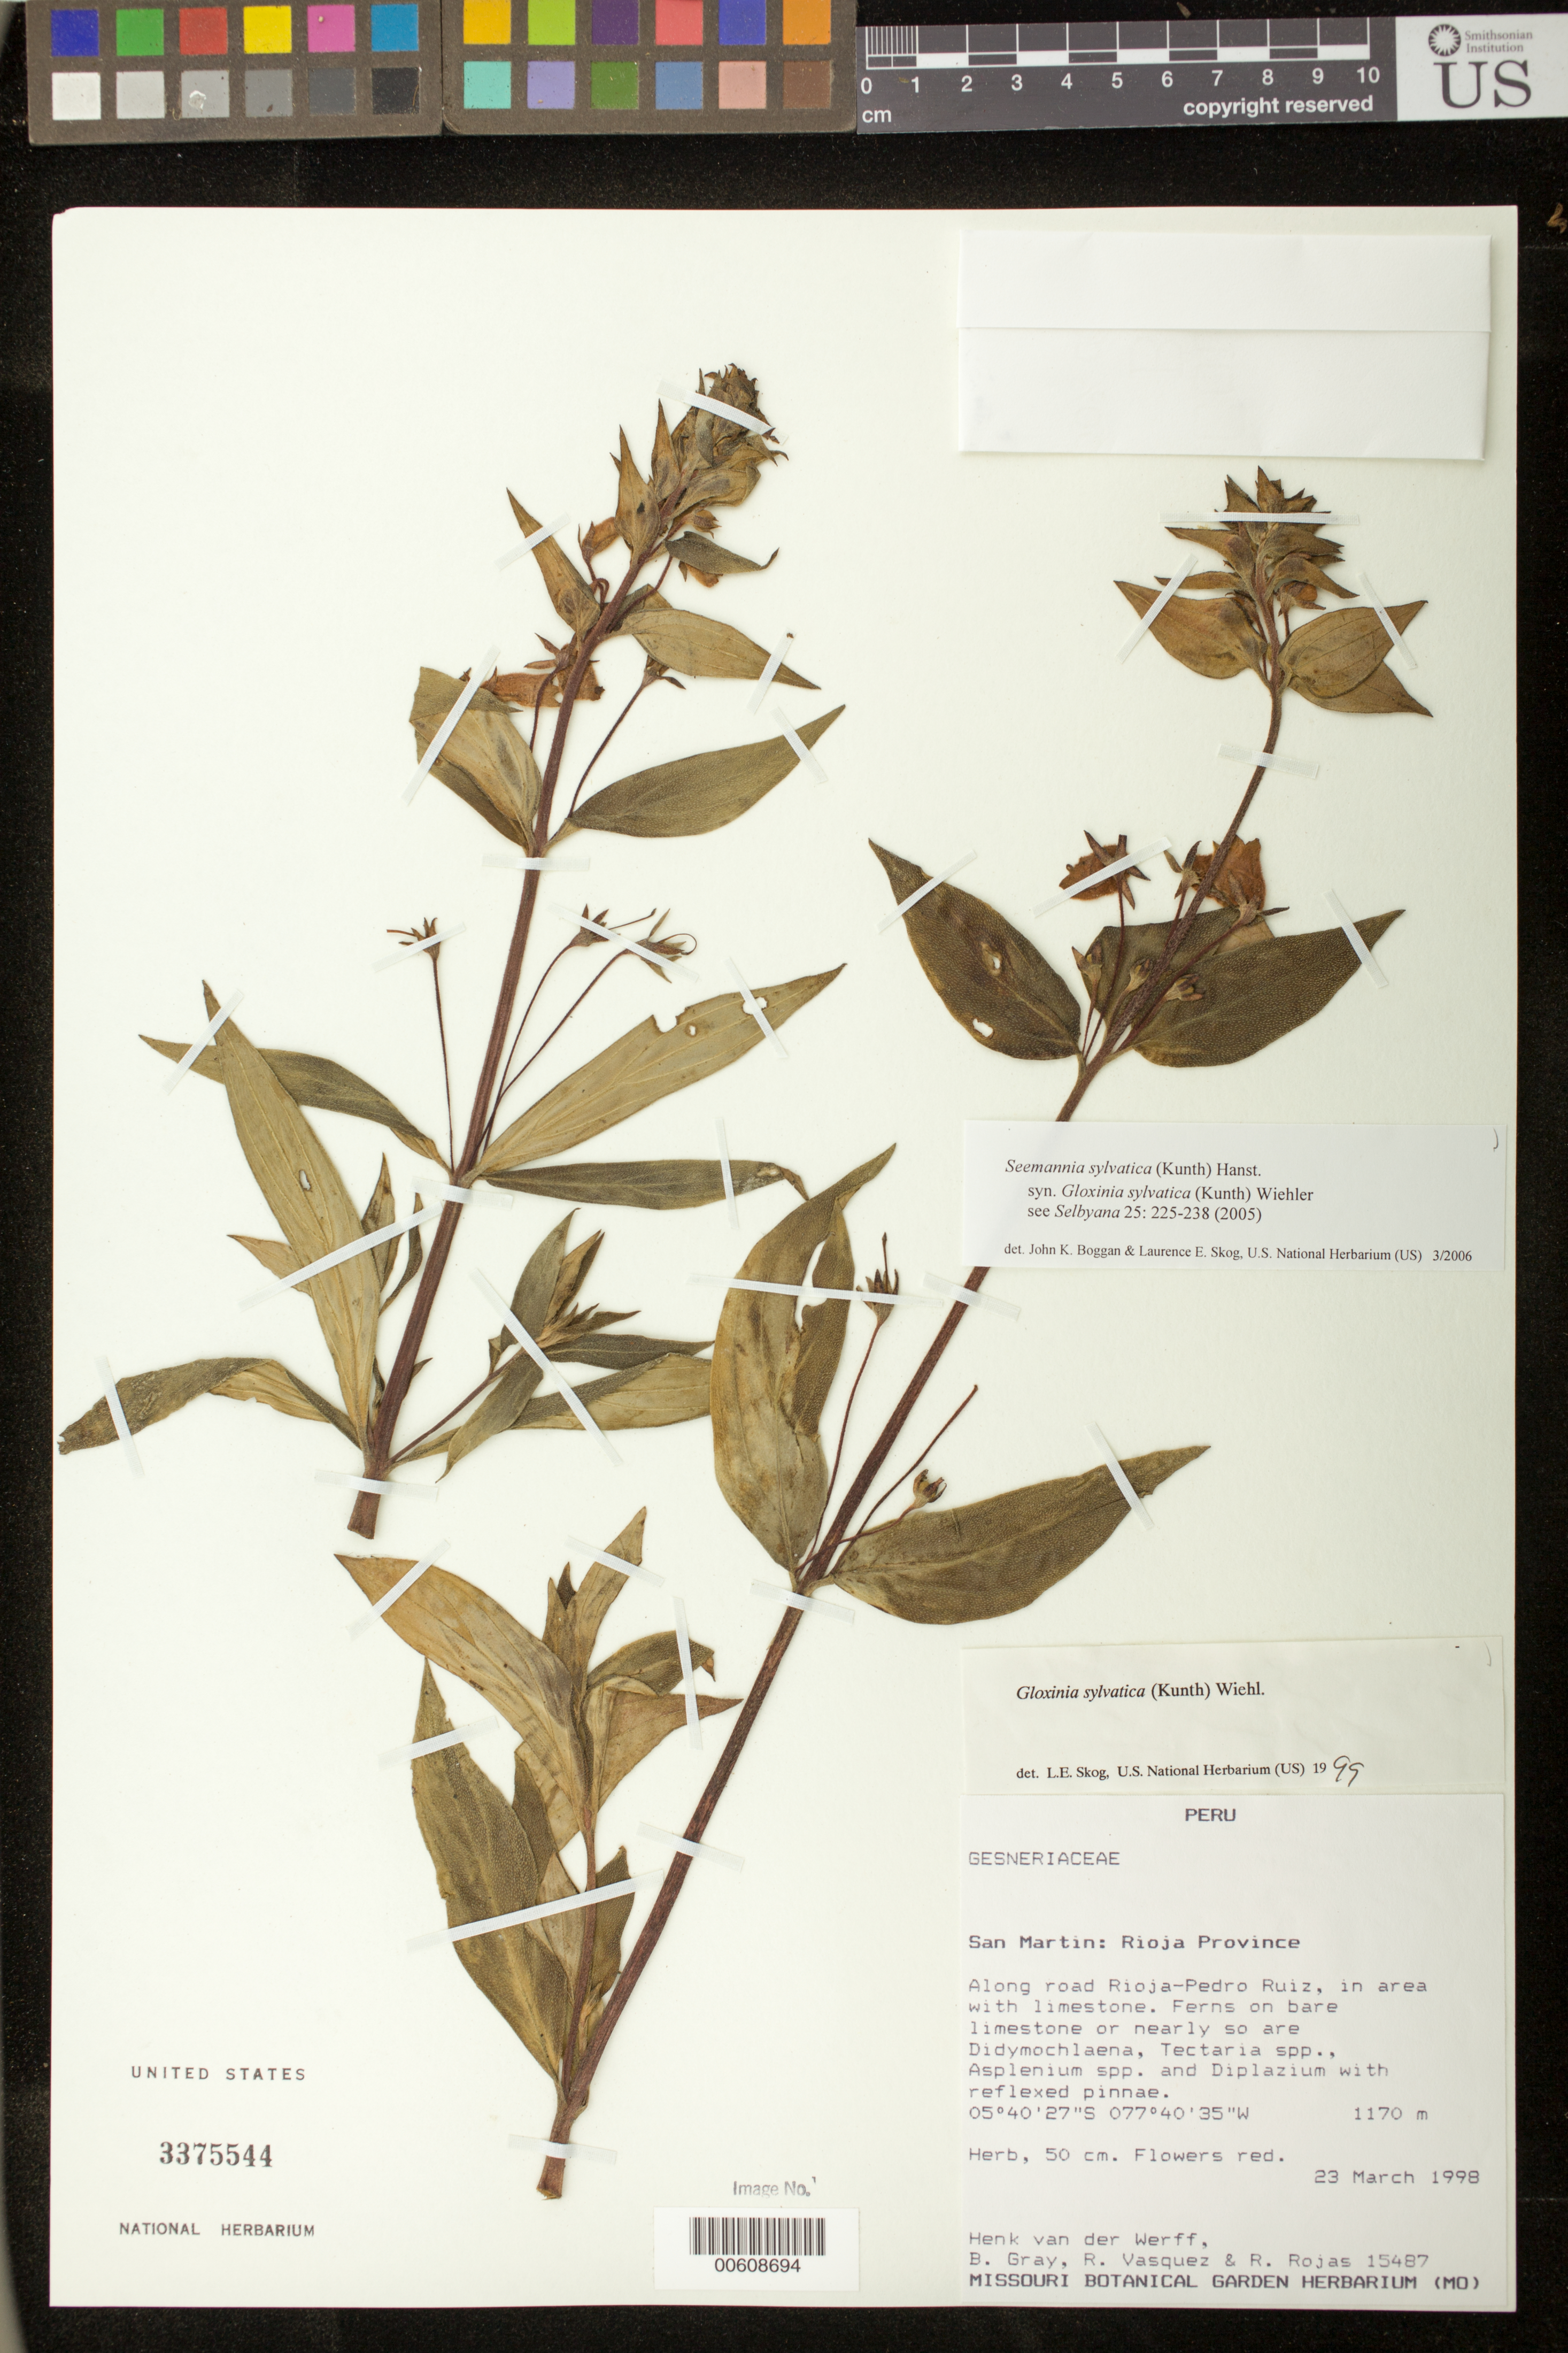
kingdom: Plantae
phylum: Tracheophyta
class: Magnoliopsida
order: Lamiales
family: Gesneriaceae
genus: Seemannia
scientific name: Seemannia sylvatica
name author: (Kunth) Hanst.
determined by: Boggan, J. K.; Skog, L. E.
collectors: H. van der Werff, B. Gray, R. Rojas & R. Vasquez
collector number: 15487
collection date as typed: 23 Mar 1998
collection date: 1998-03-23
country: Peru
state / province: San Martín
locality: Prov. Rioja; along road Rioja - Pedro Ruiz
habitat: In area with limestone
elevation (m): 1170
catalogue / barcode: US 3375544